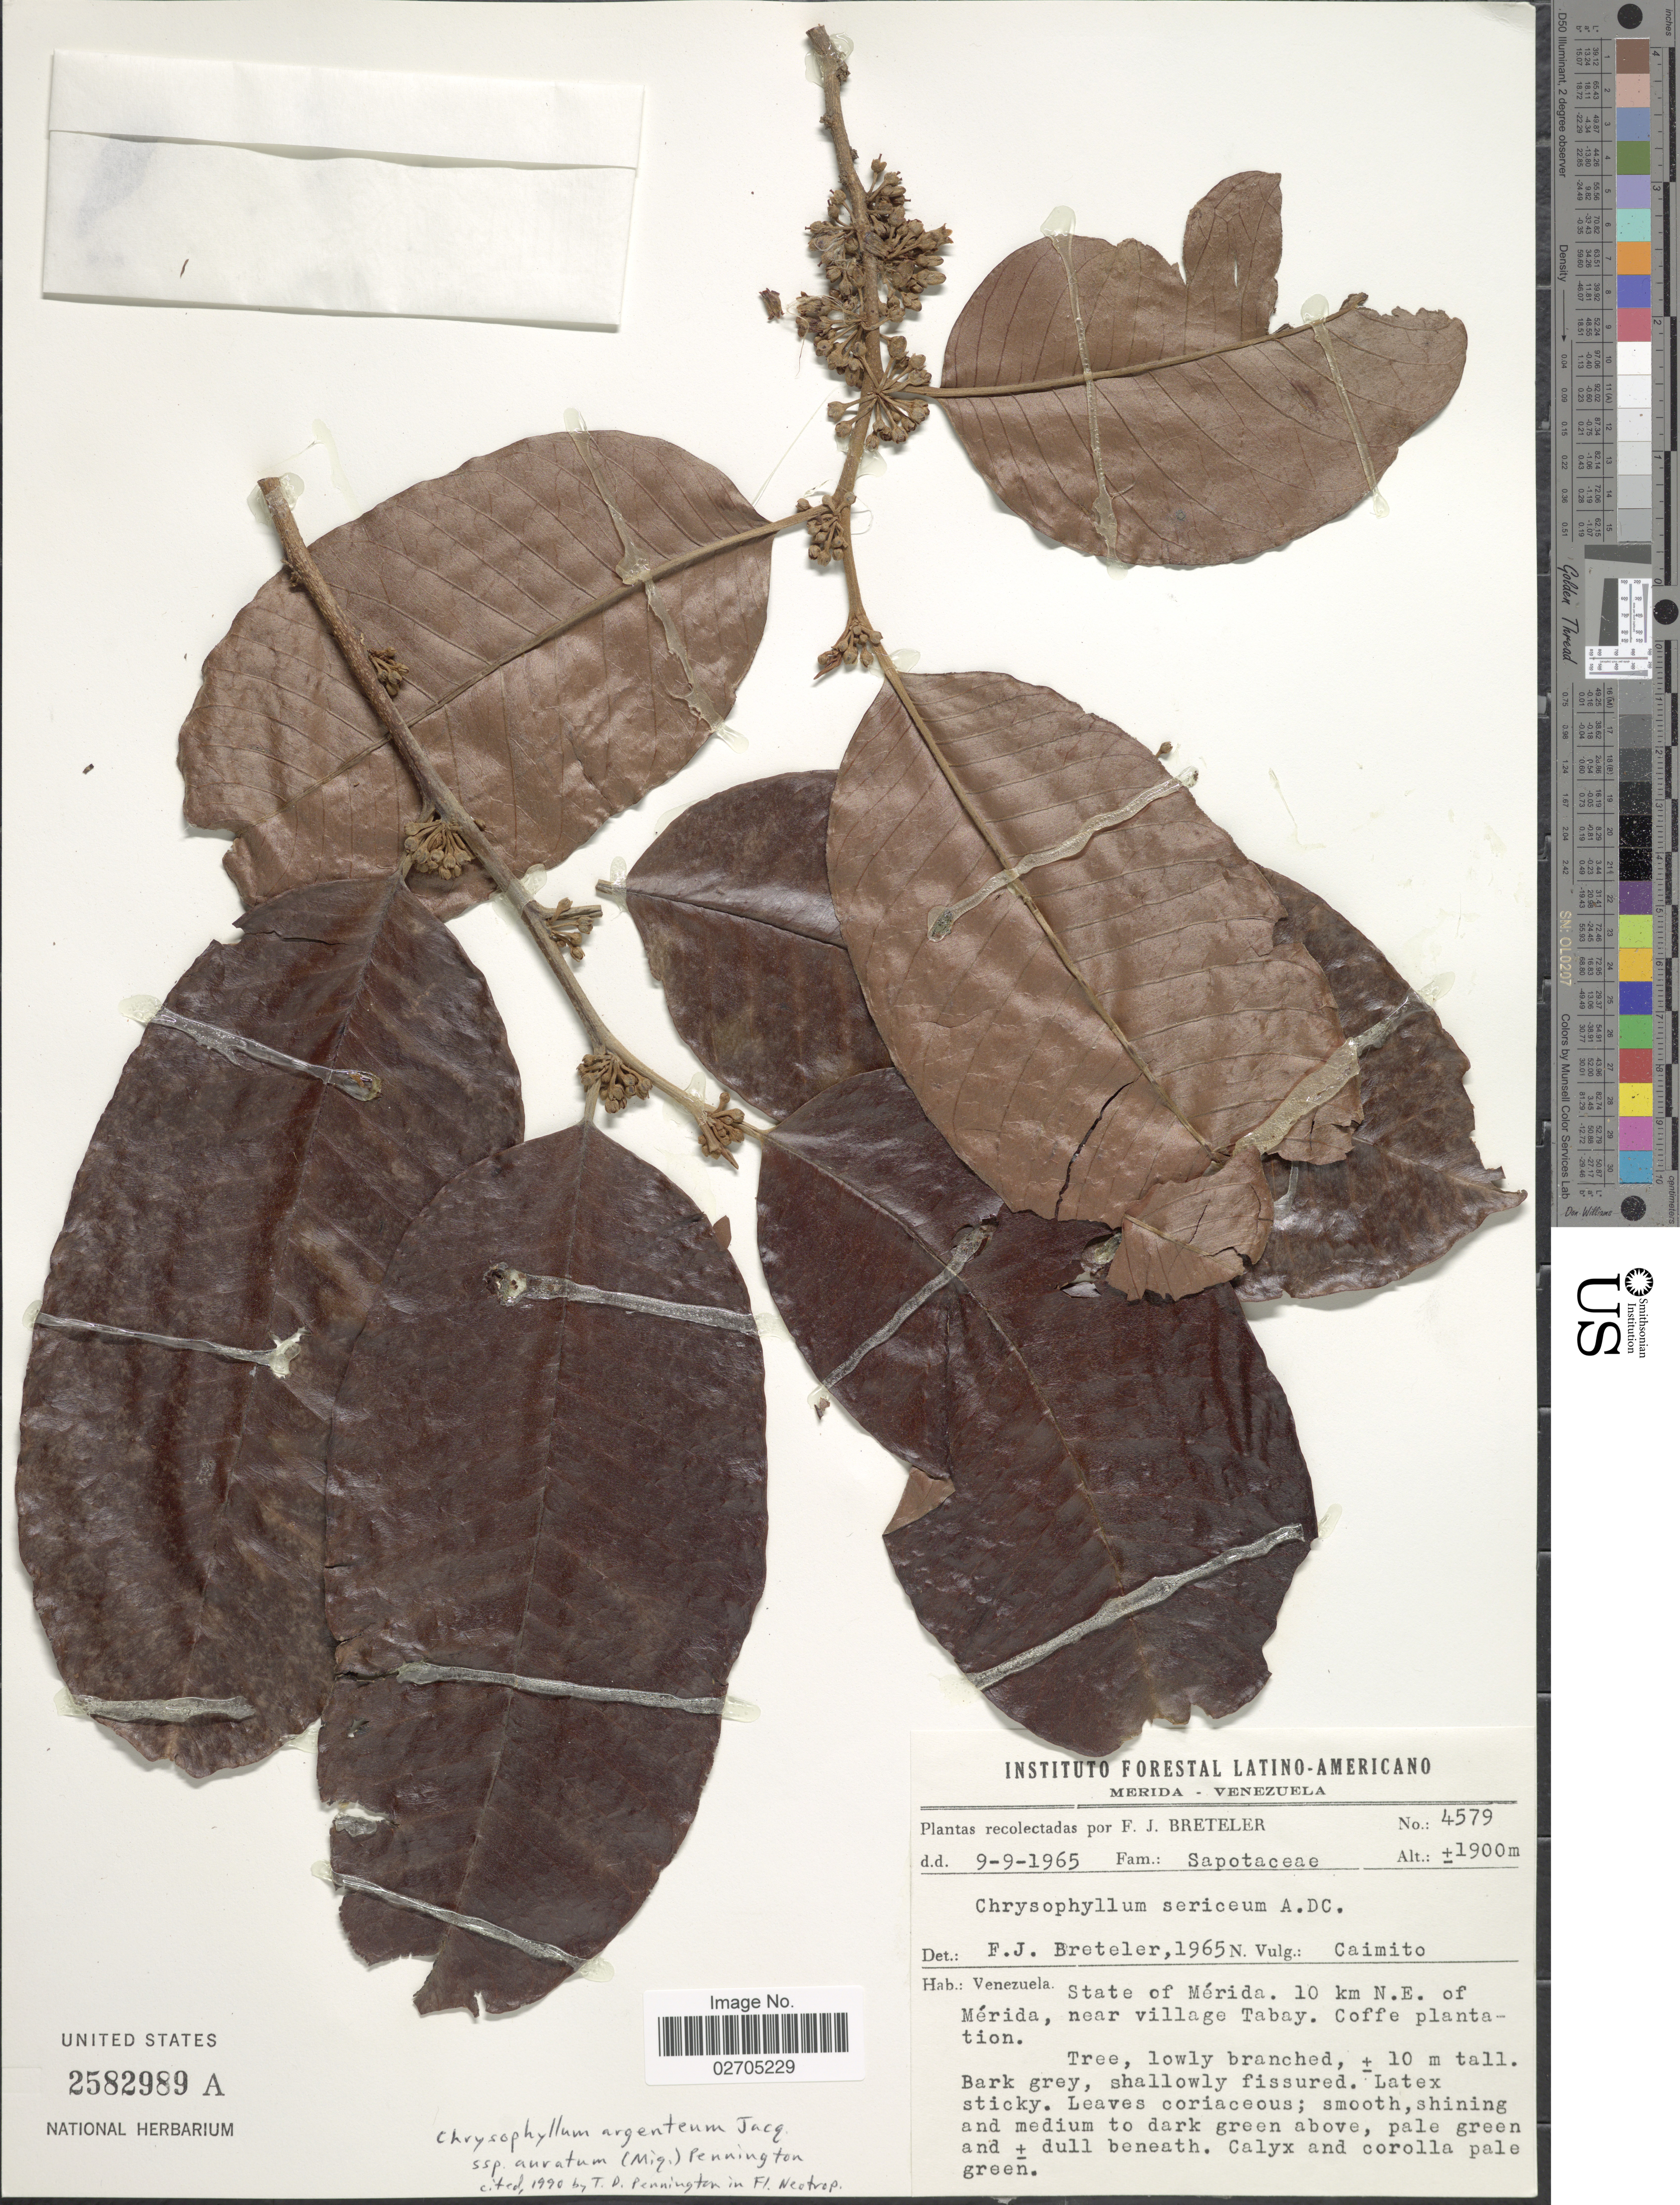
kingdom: Plantae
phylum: Tracheophyta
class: Magnoliopsida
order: Ericales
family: Sapotaceae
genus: Chrysophyllum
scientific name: Chrysophyllum argenteum subsp. auratum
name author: (Miq.) T.D. Penn.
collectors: F. J. Breteler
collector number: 4579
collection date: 1965-09-09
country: Venezuela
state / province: Mérida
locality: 10 km N.E. of Merida, near village Tabay, Coffe plantation.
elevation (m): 1900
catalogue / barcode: US 2582989A